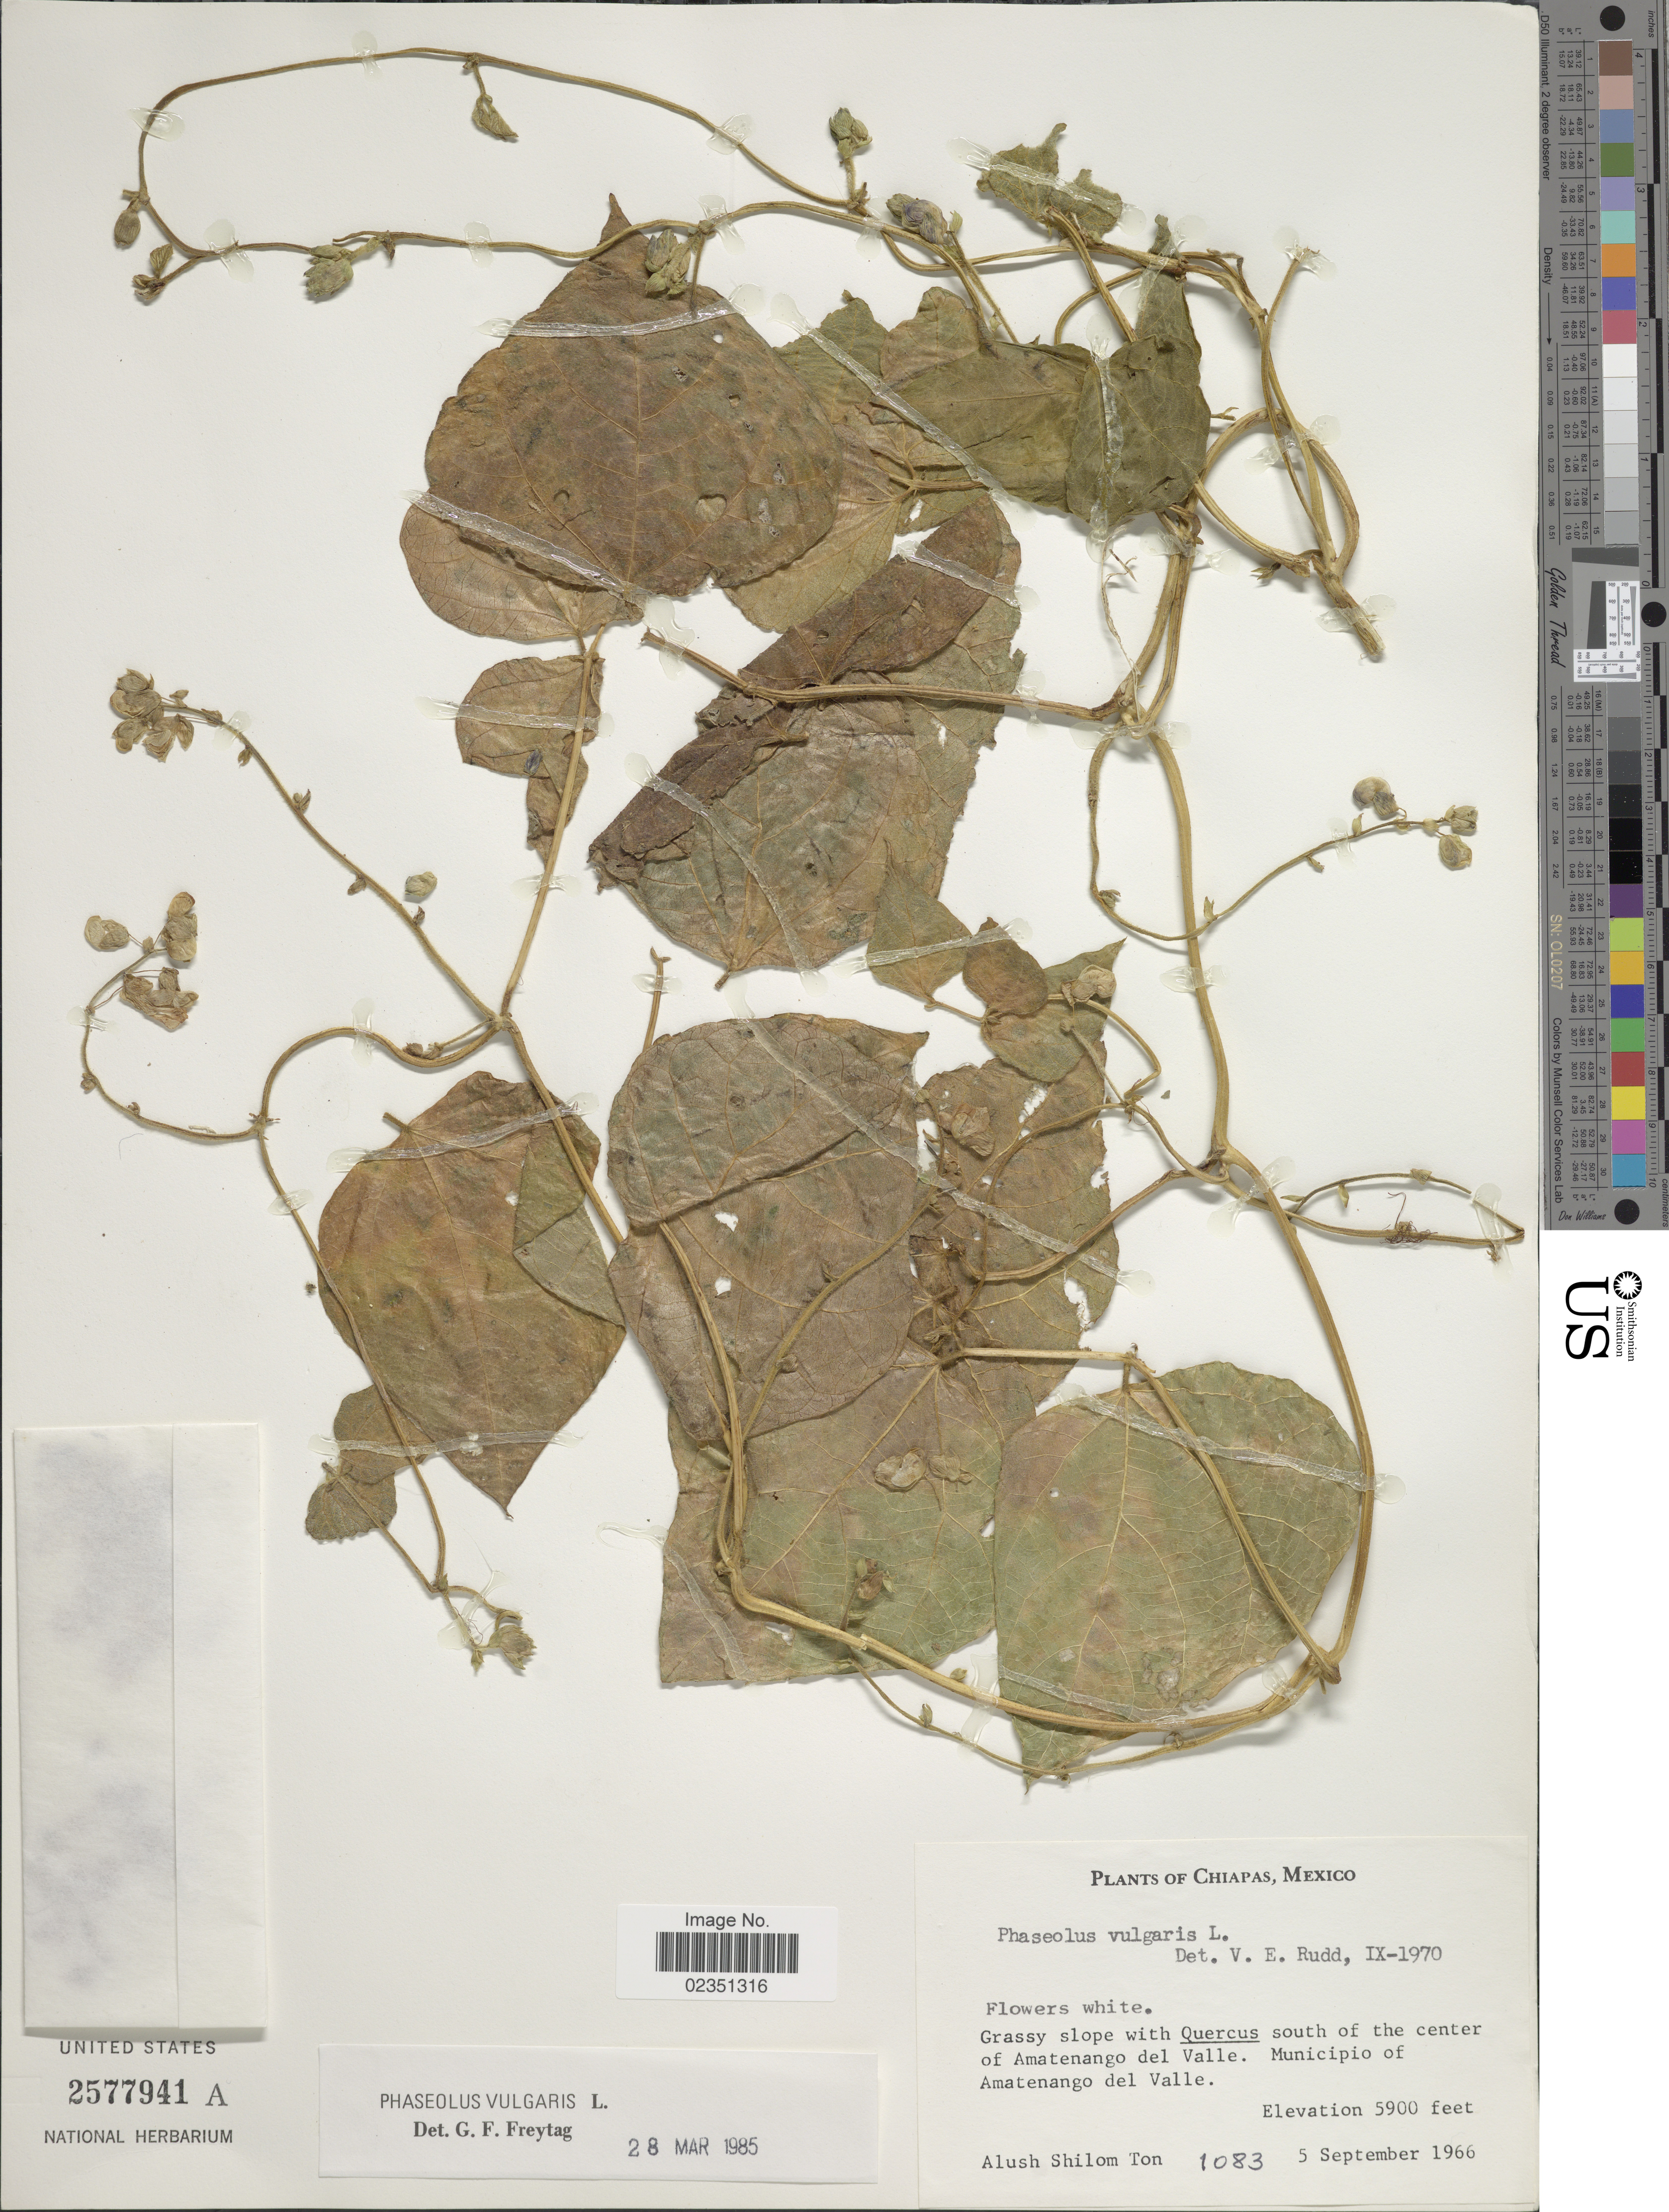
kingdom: Plantae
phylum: Tracheophyta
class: Magnoliopsida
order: Fabales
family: Fabaceae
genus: Phaseolus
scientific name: Phaseolus vulgaris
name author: L.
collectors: A. S. Ton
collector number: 1083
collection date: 1966-09-05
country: Mexico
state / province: Chiapas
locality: South of the center of Amatenango del Valle. Municipio of Amatenango del Valle.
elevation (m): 1798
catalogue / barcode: US 2577941A